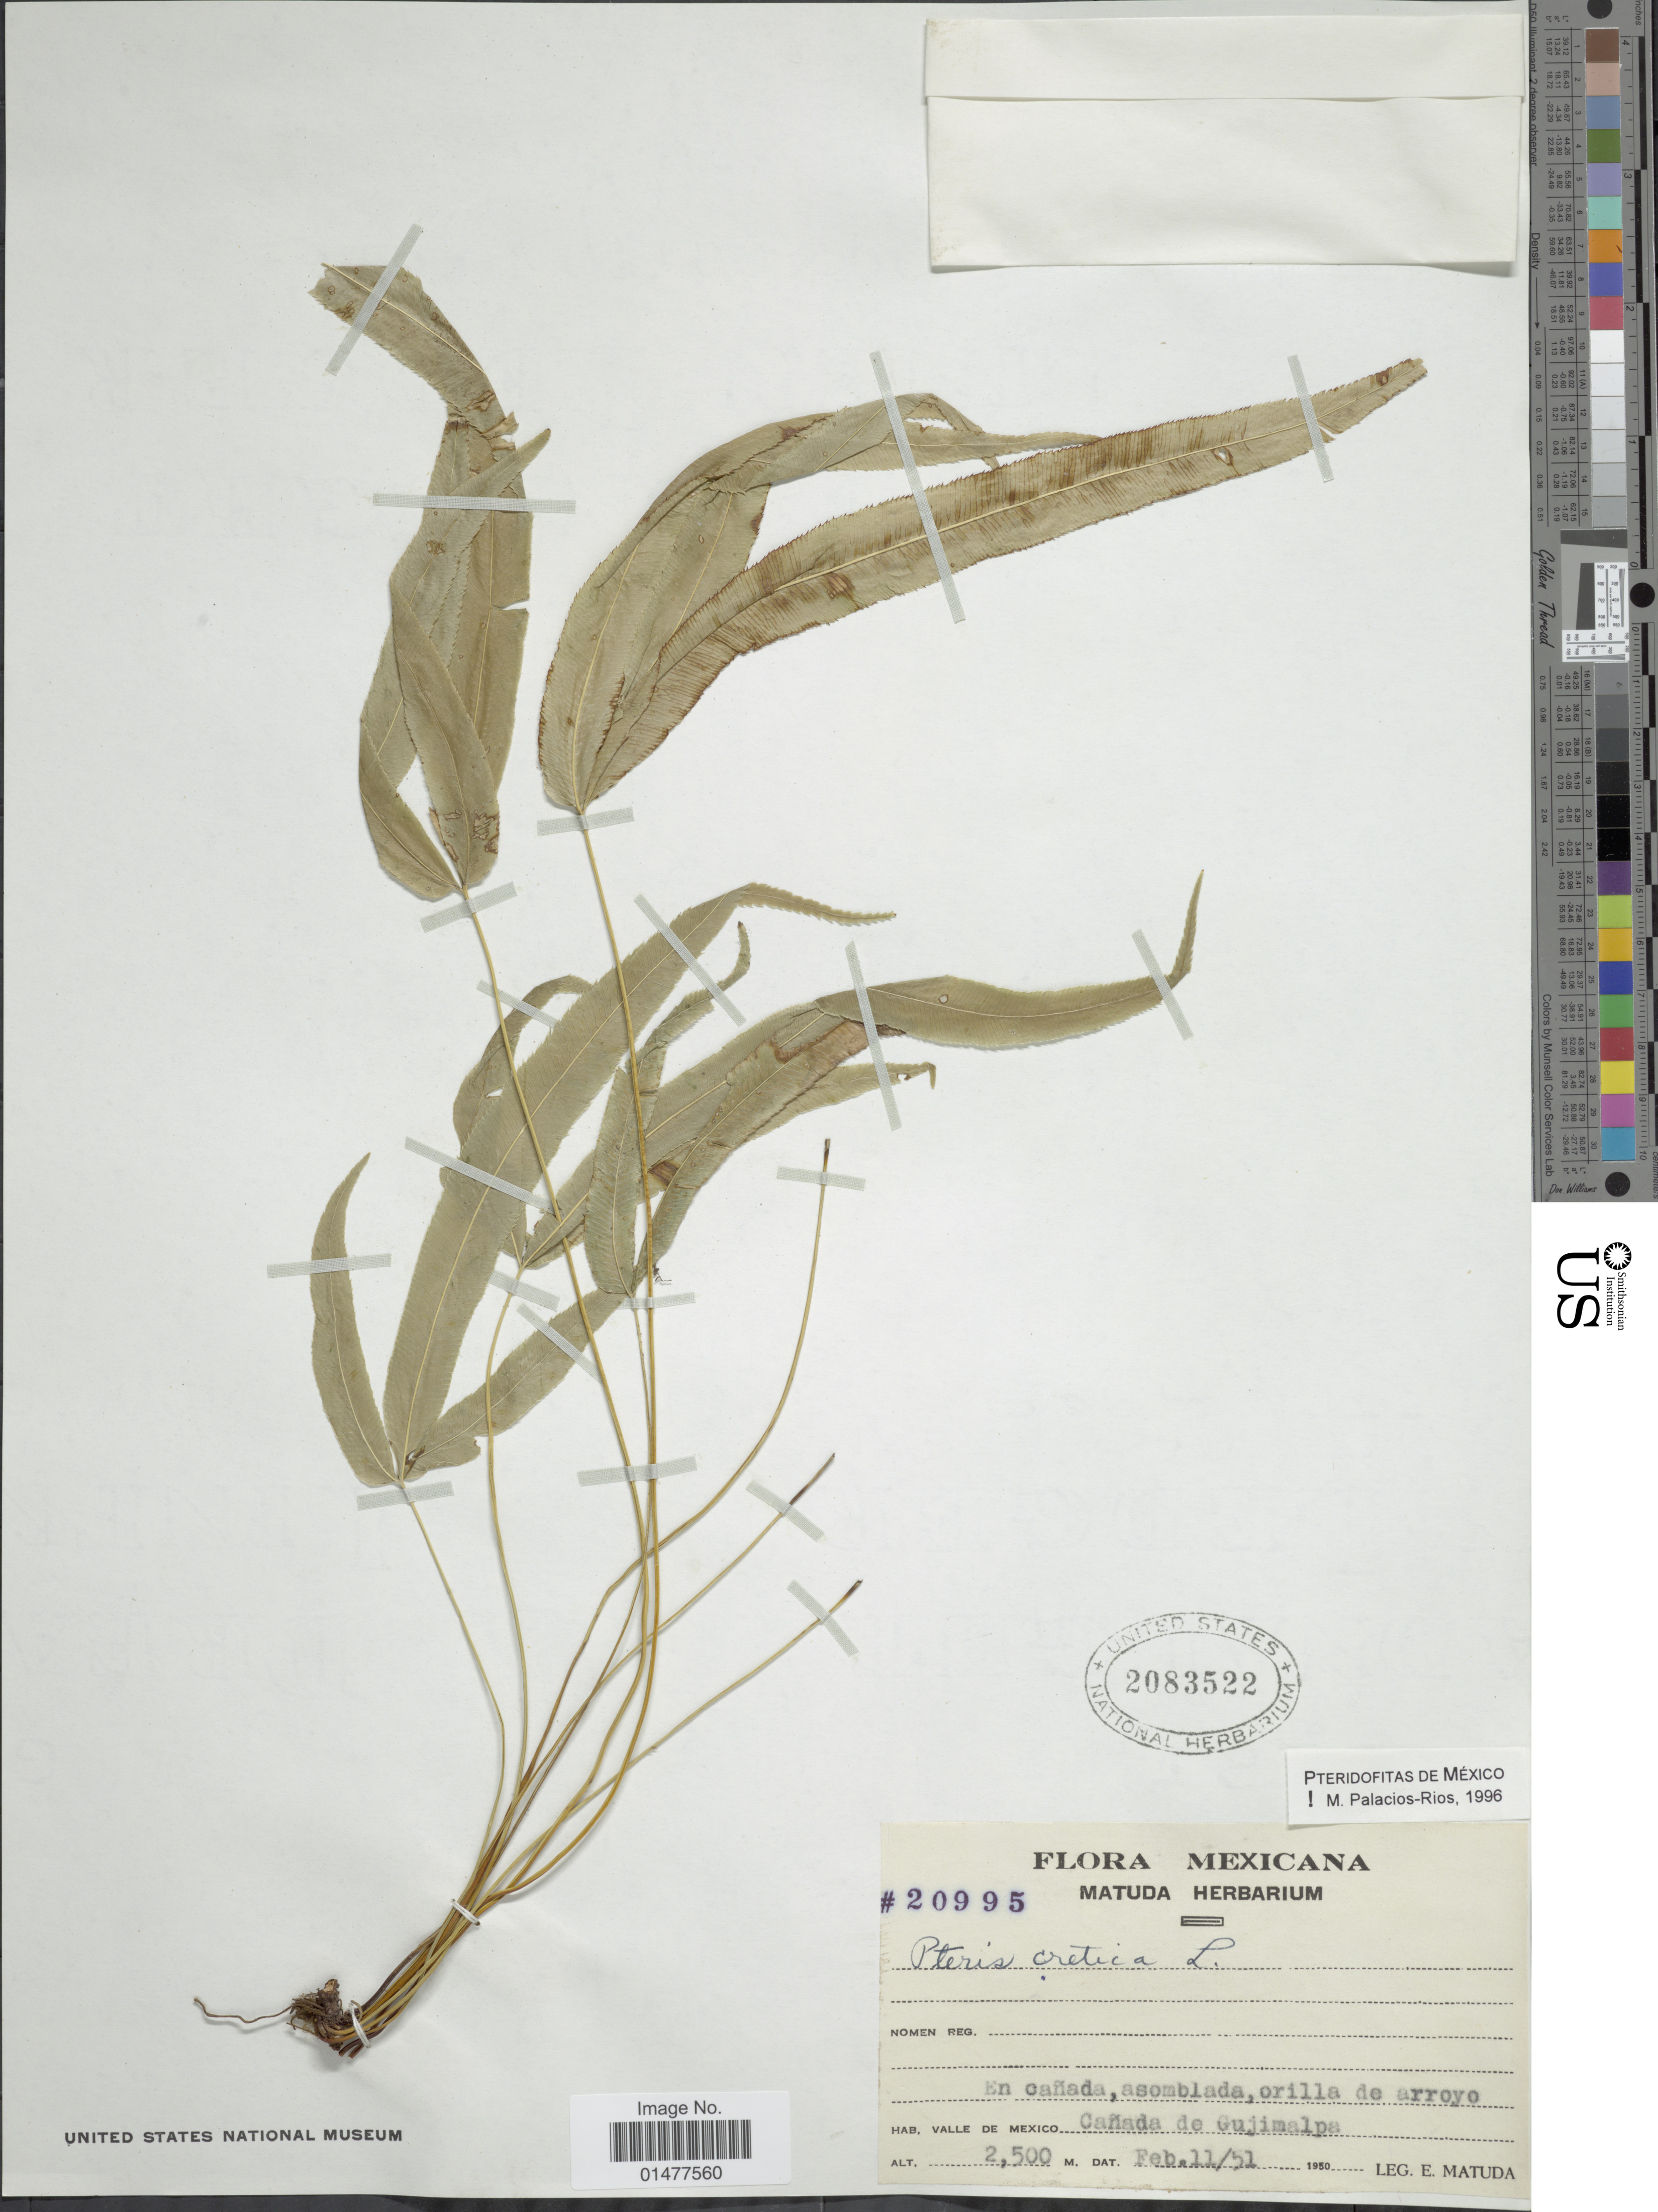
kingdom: Plantae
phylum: Tracheophyta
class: Polypodiopsida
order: Polypodiales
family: Pteridaceae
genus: Pteris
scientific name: Pteris cretica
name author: L.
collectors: E. Matuda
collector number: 20995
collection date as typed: Transcribed d/m/y: 11/2/51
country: Mexico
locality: En cañada, asomblada, orilla de arroyo. Valle de Mexico, Cañada de Gujimalpa.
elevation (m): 2500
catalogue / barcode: US 2083522